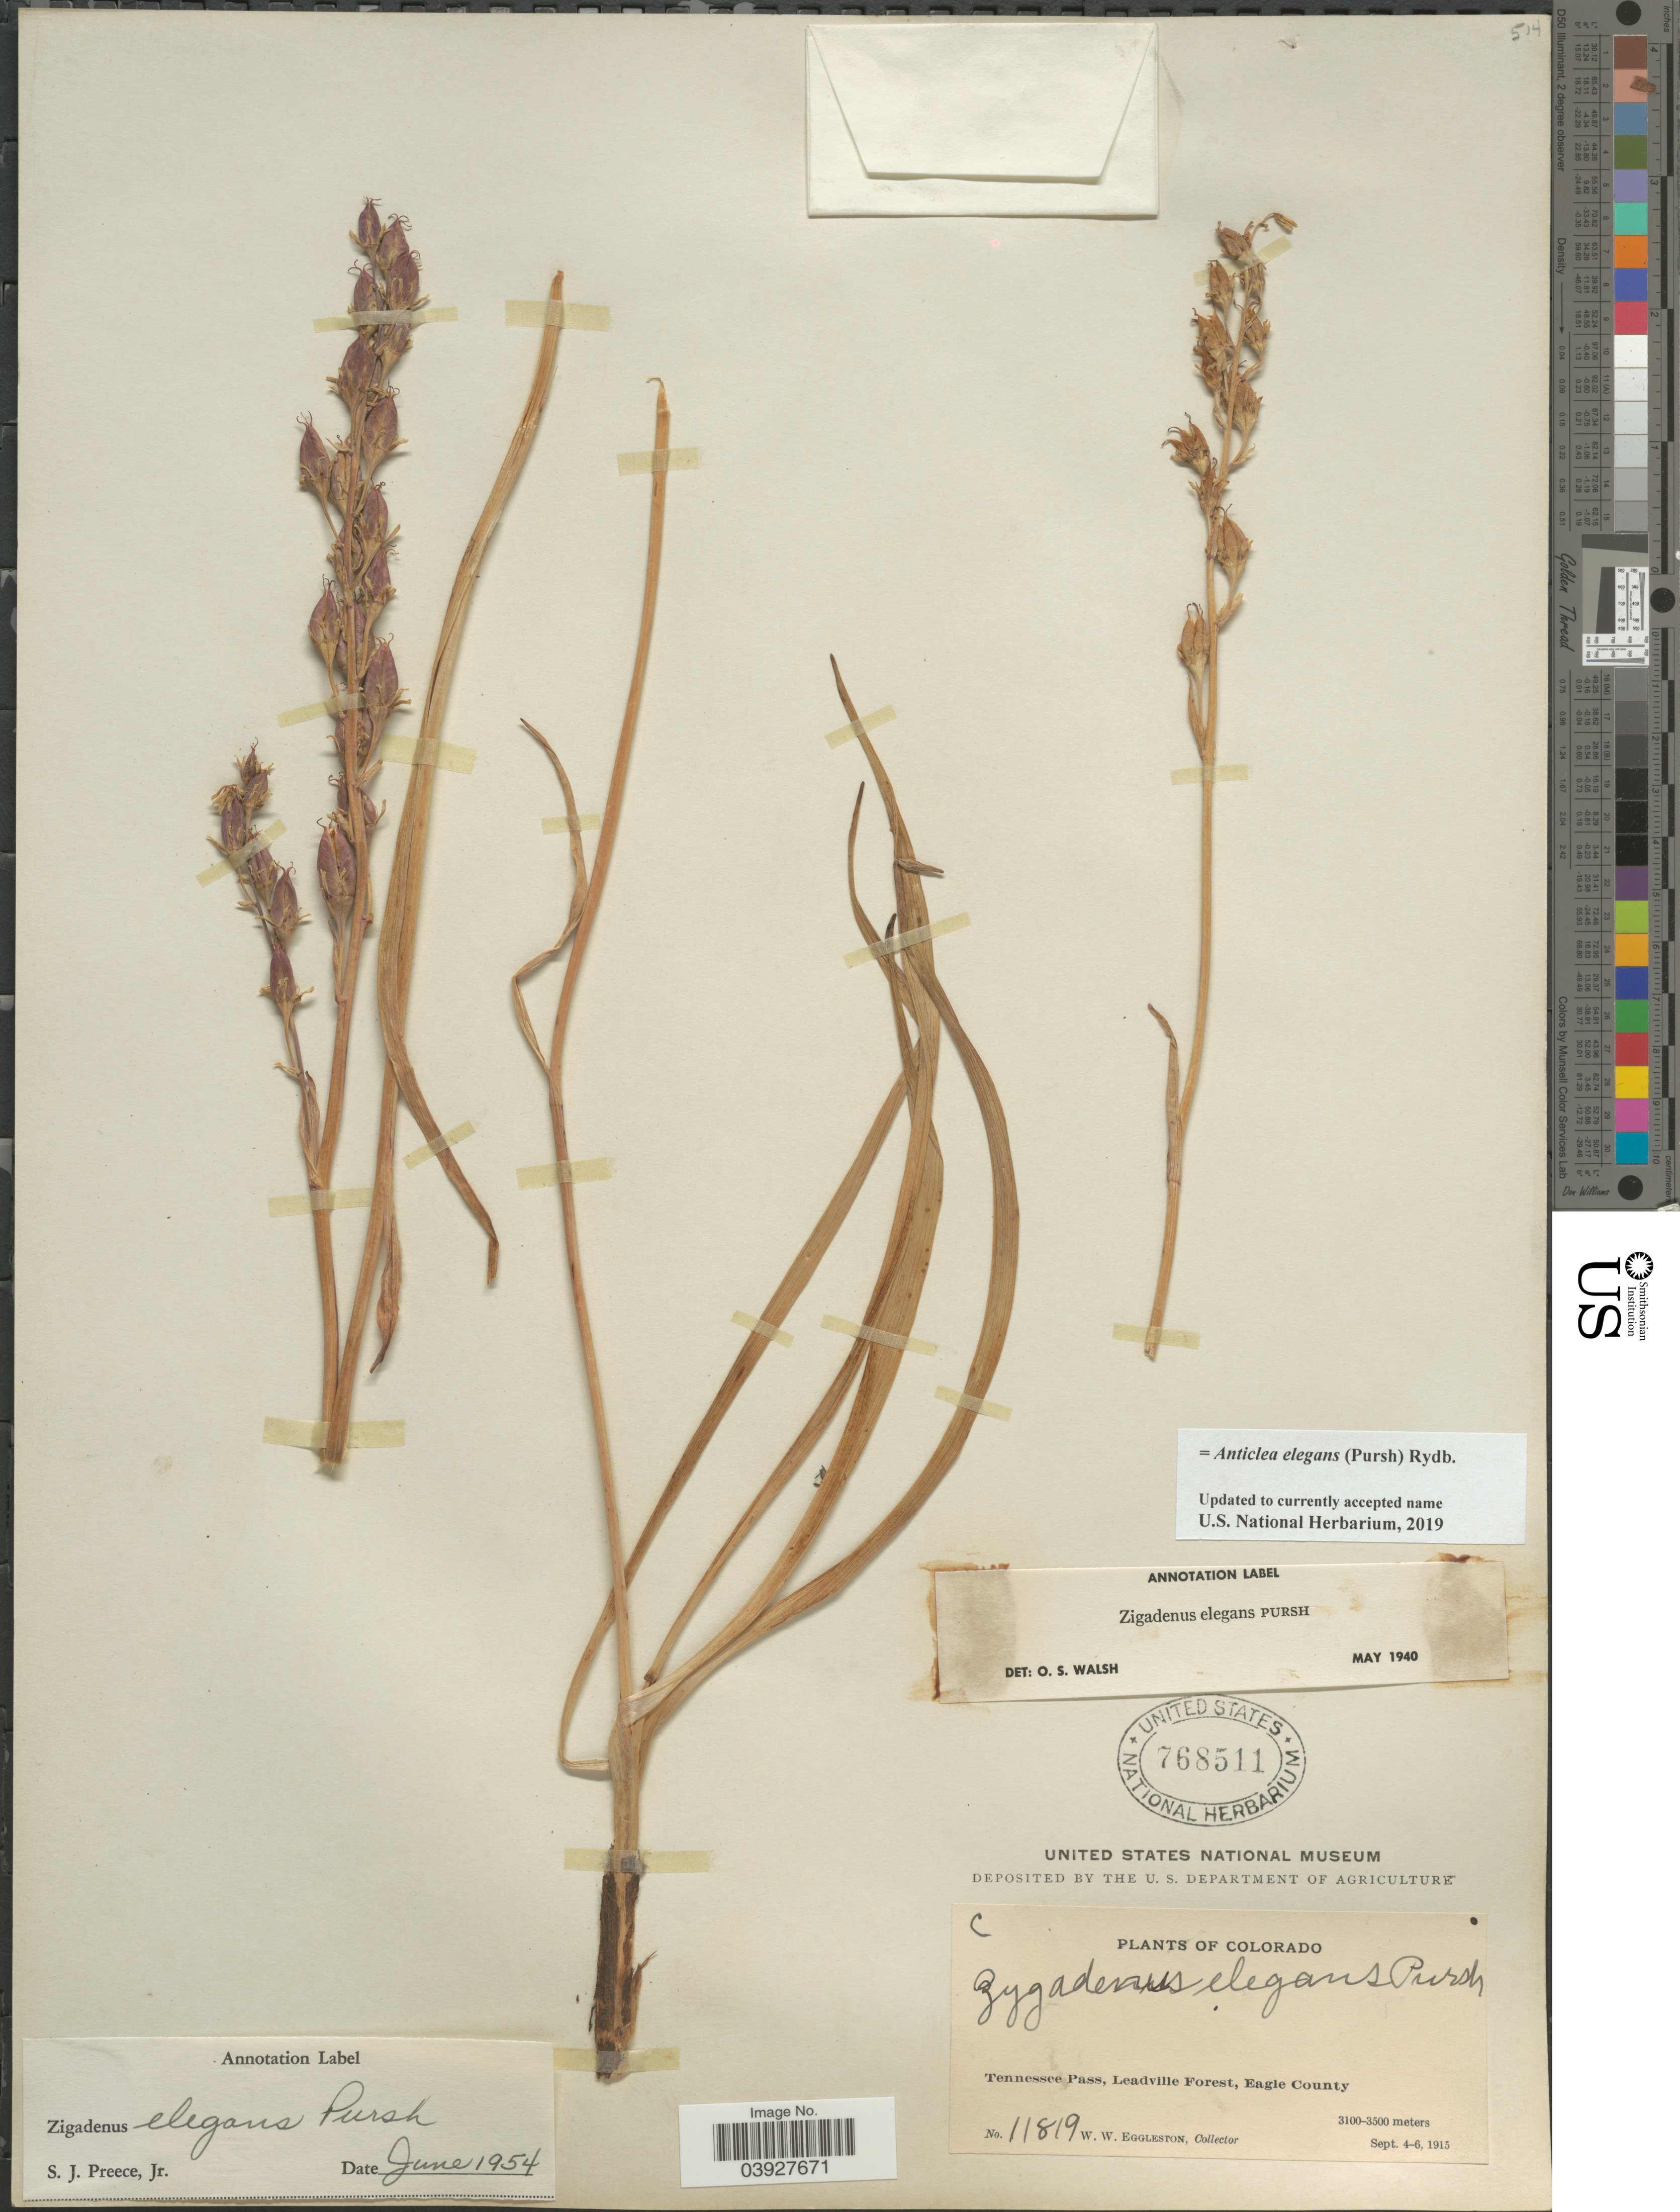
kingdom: Plantae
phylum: Tracheophyta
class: Liliopsida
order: Liliales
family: Melanthiaceae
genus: Anticlea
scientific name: Anticlea elegans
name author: (Pursh) Rydb.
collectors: W. W. Eggleston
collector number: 11819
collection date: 1915-09-04/1915-09-06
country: United States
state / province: Colorado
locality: Tennessee Pass, Leadville Forest, Eagle County.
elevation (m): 3100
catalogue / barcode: US 768511